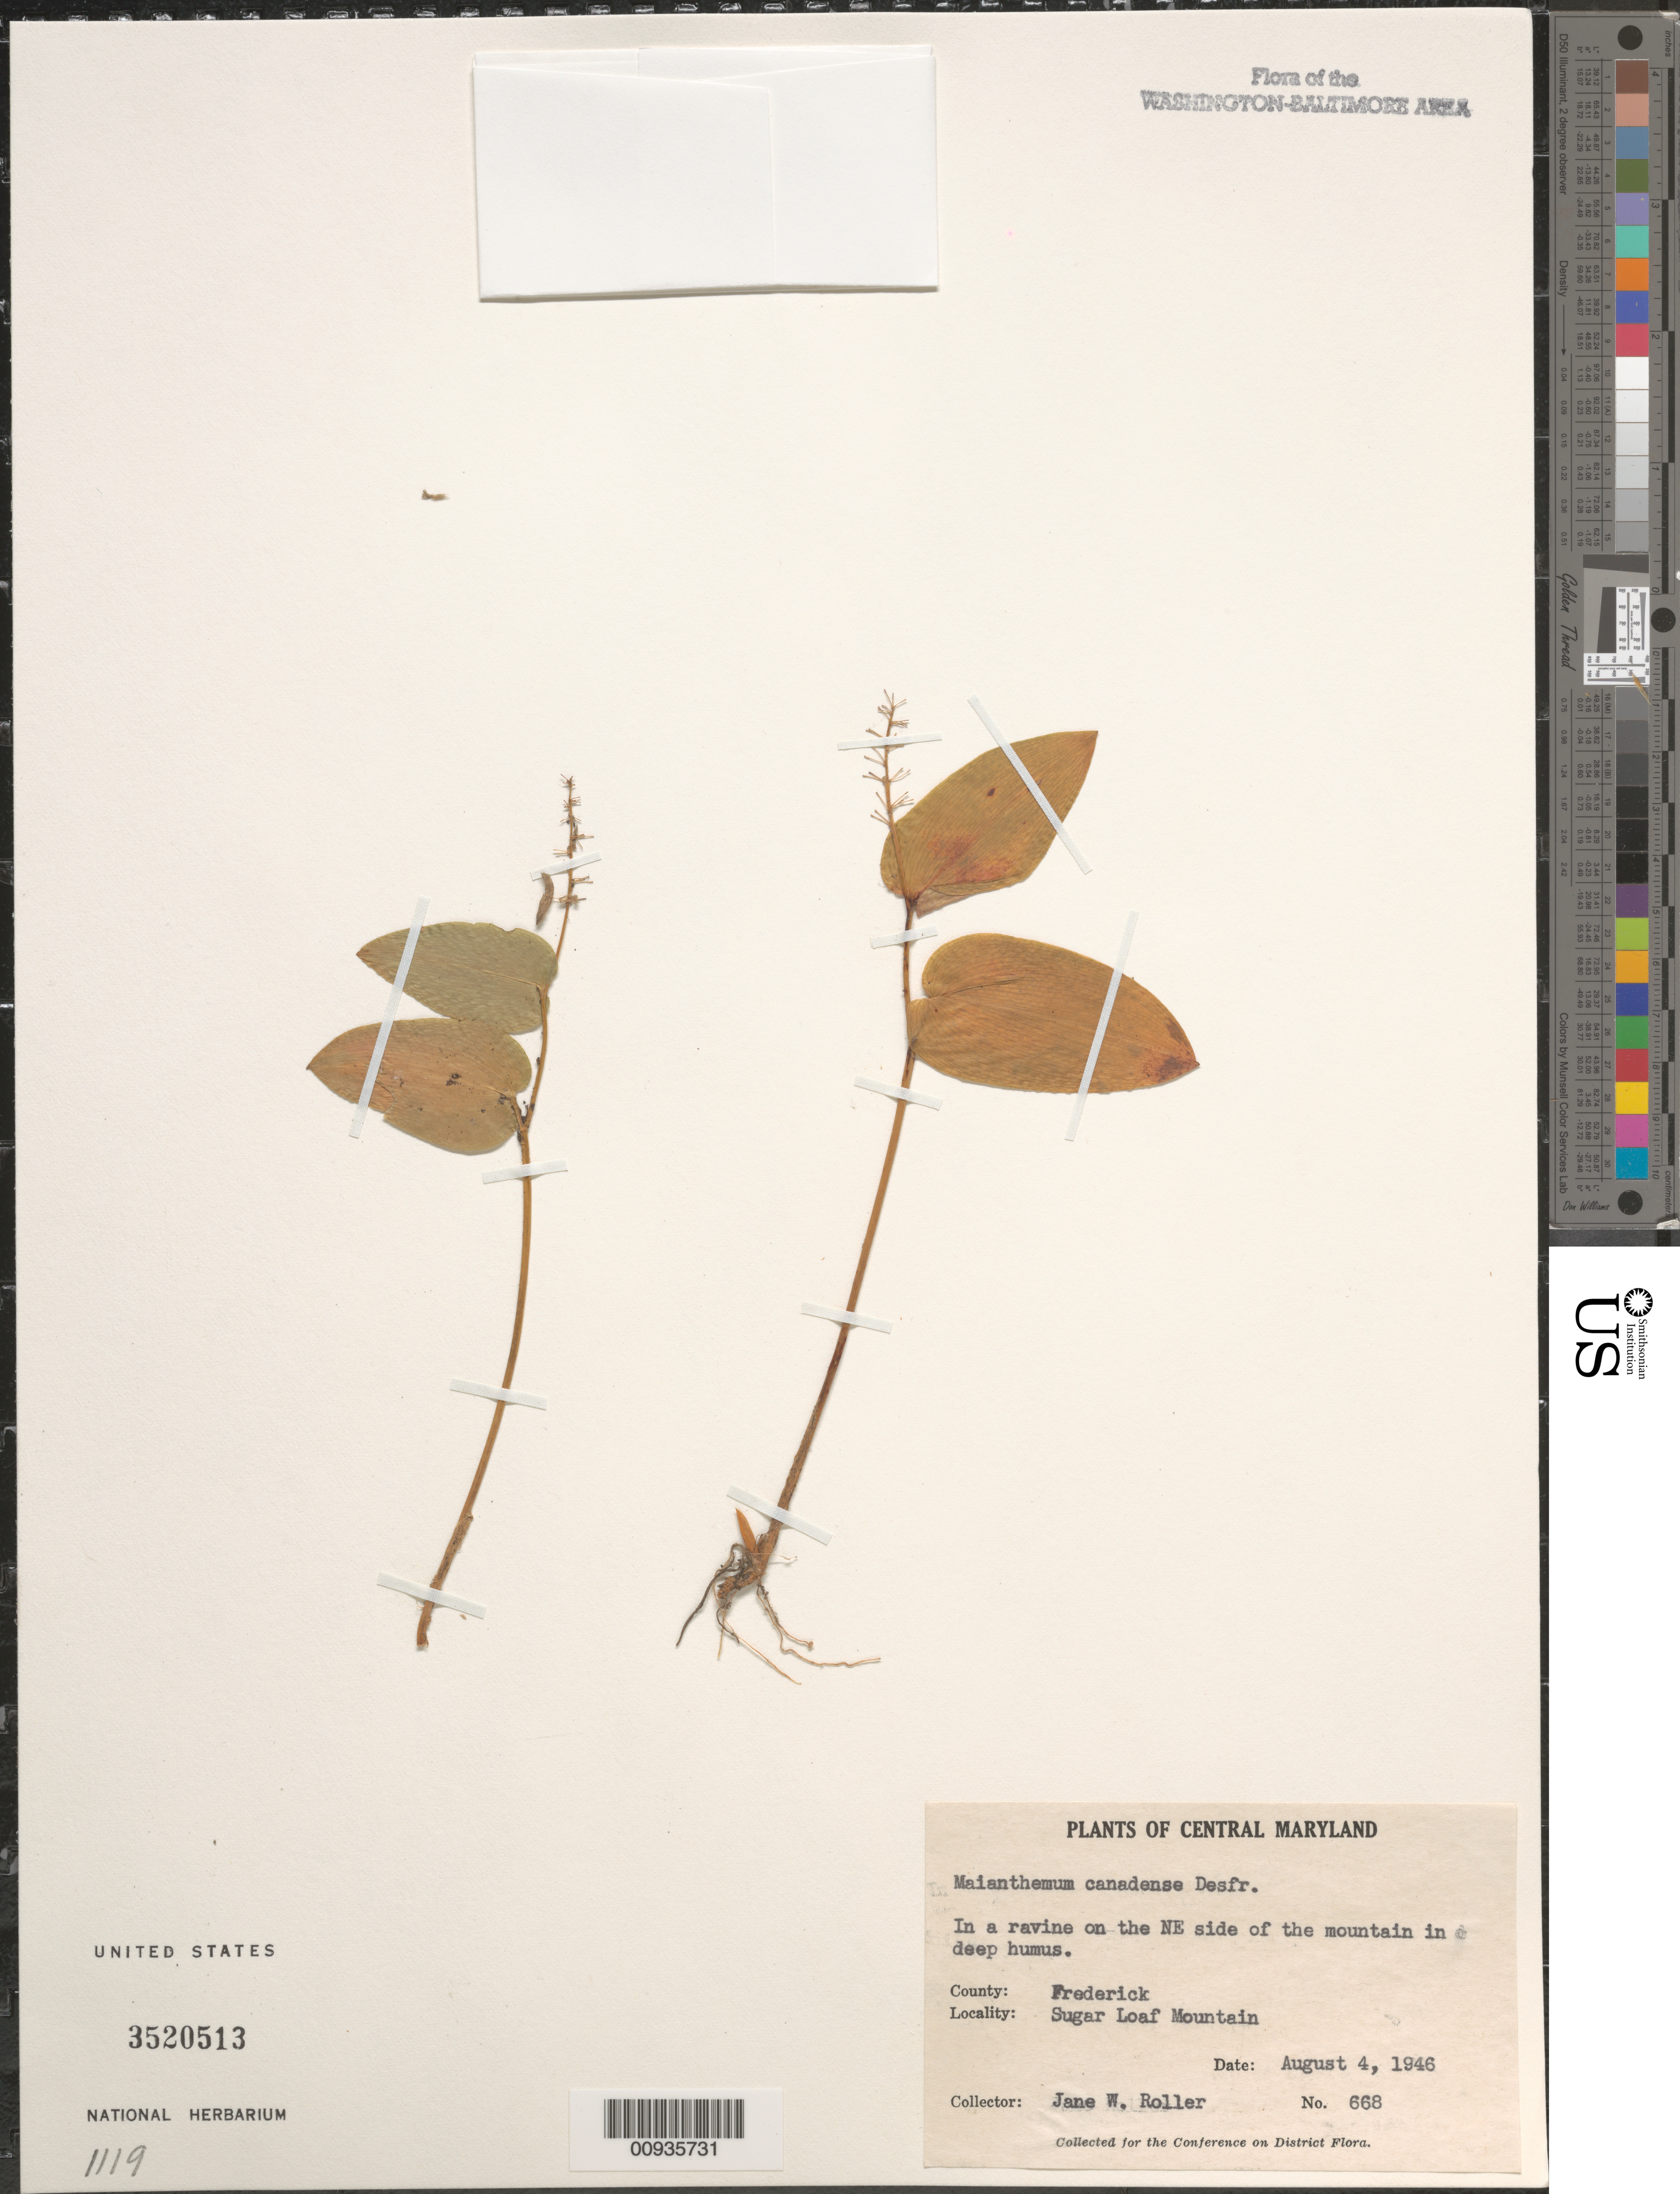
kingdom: Plantae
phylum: Tracheophyta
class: Liliopsida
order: Asparagales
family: Asparagaceae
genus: Maianthemum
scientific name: Maianthemum canadense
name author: Desf.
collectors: J. W. Roller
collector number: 668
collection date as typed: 04 Aug 1946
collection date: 1946-08-04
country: United States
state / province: Maryland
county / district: Frederick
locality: NE side of Sugar Loaf Mountain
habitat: In a ravine on the side of the mountain in deep humus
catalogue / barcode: US 3520513